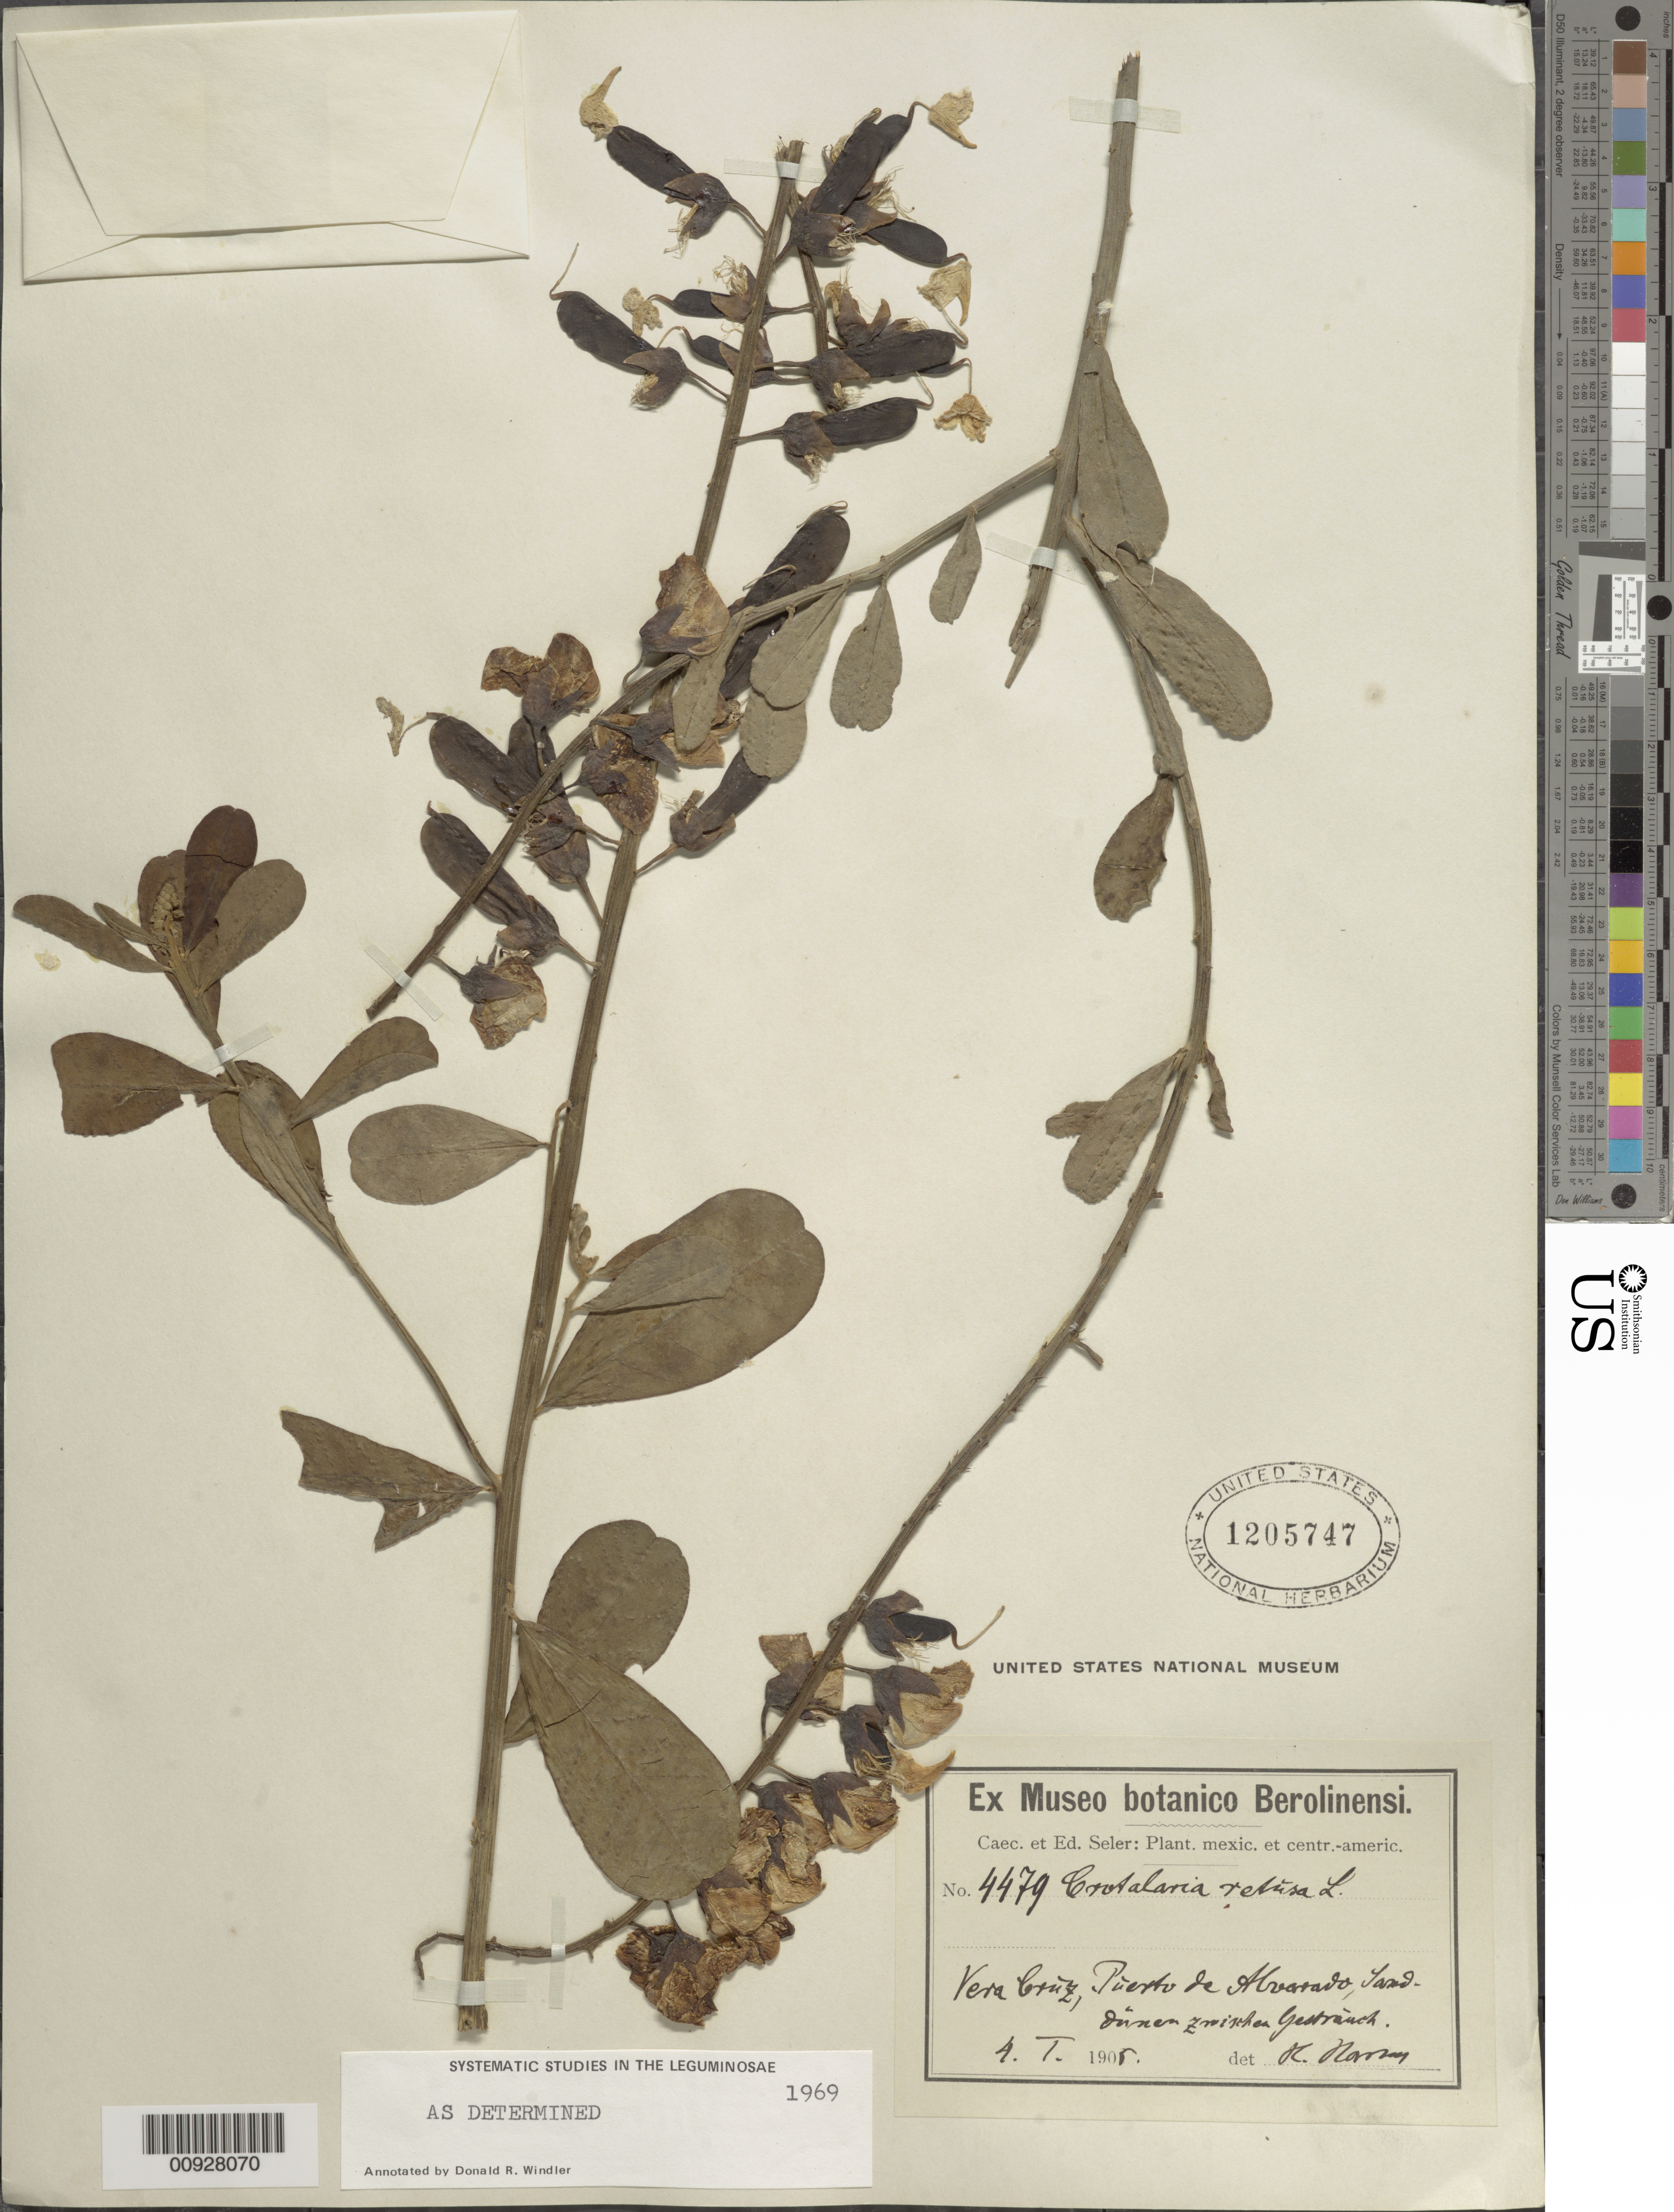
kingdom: Plantae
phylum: Tracheophyta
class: Magnoliopsida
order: Fabales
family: Fabaceae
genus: Crotalaria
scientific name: Crotalaria retusa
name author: L.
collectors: C. Seler & E. G. Seler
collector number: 4479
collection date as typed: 1905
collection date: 1905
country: Mexico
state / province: Veracruz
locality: Veracruz: Puerto de Alvarado.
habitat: Sand Dünen zwischen gesträuch (illegible).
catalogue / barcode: US 1205747